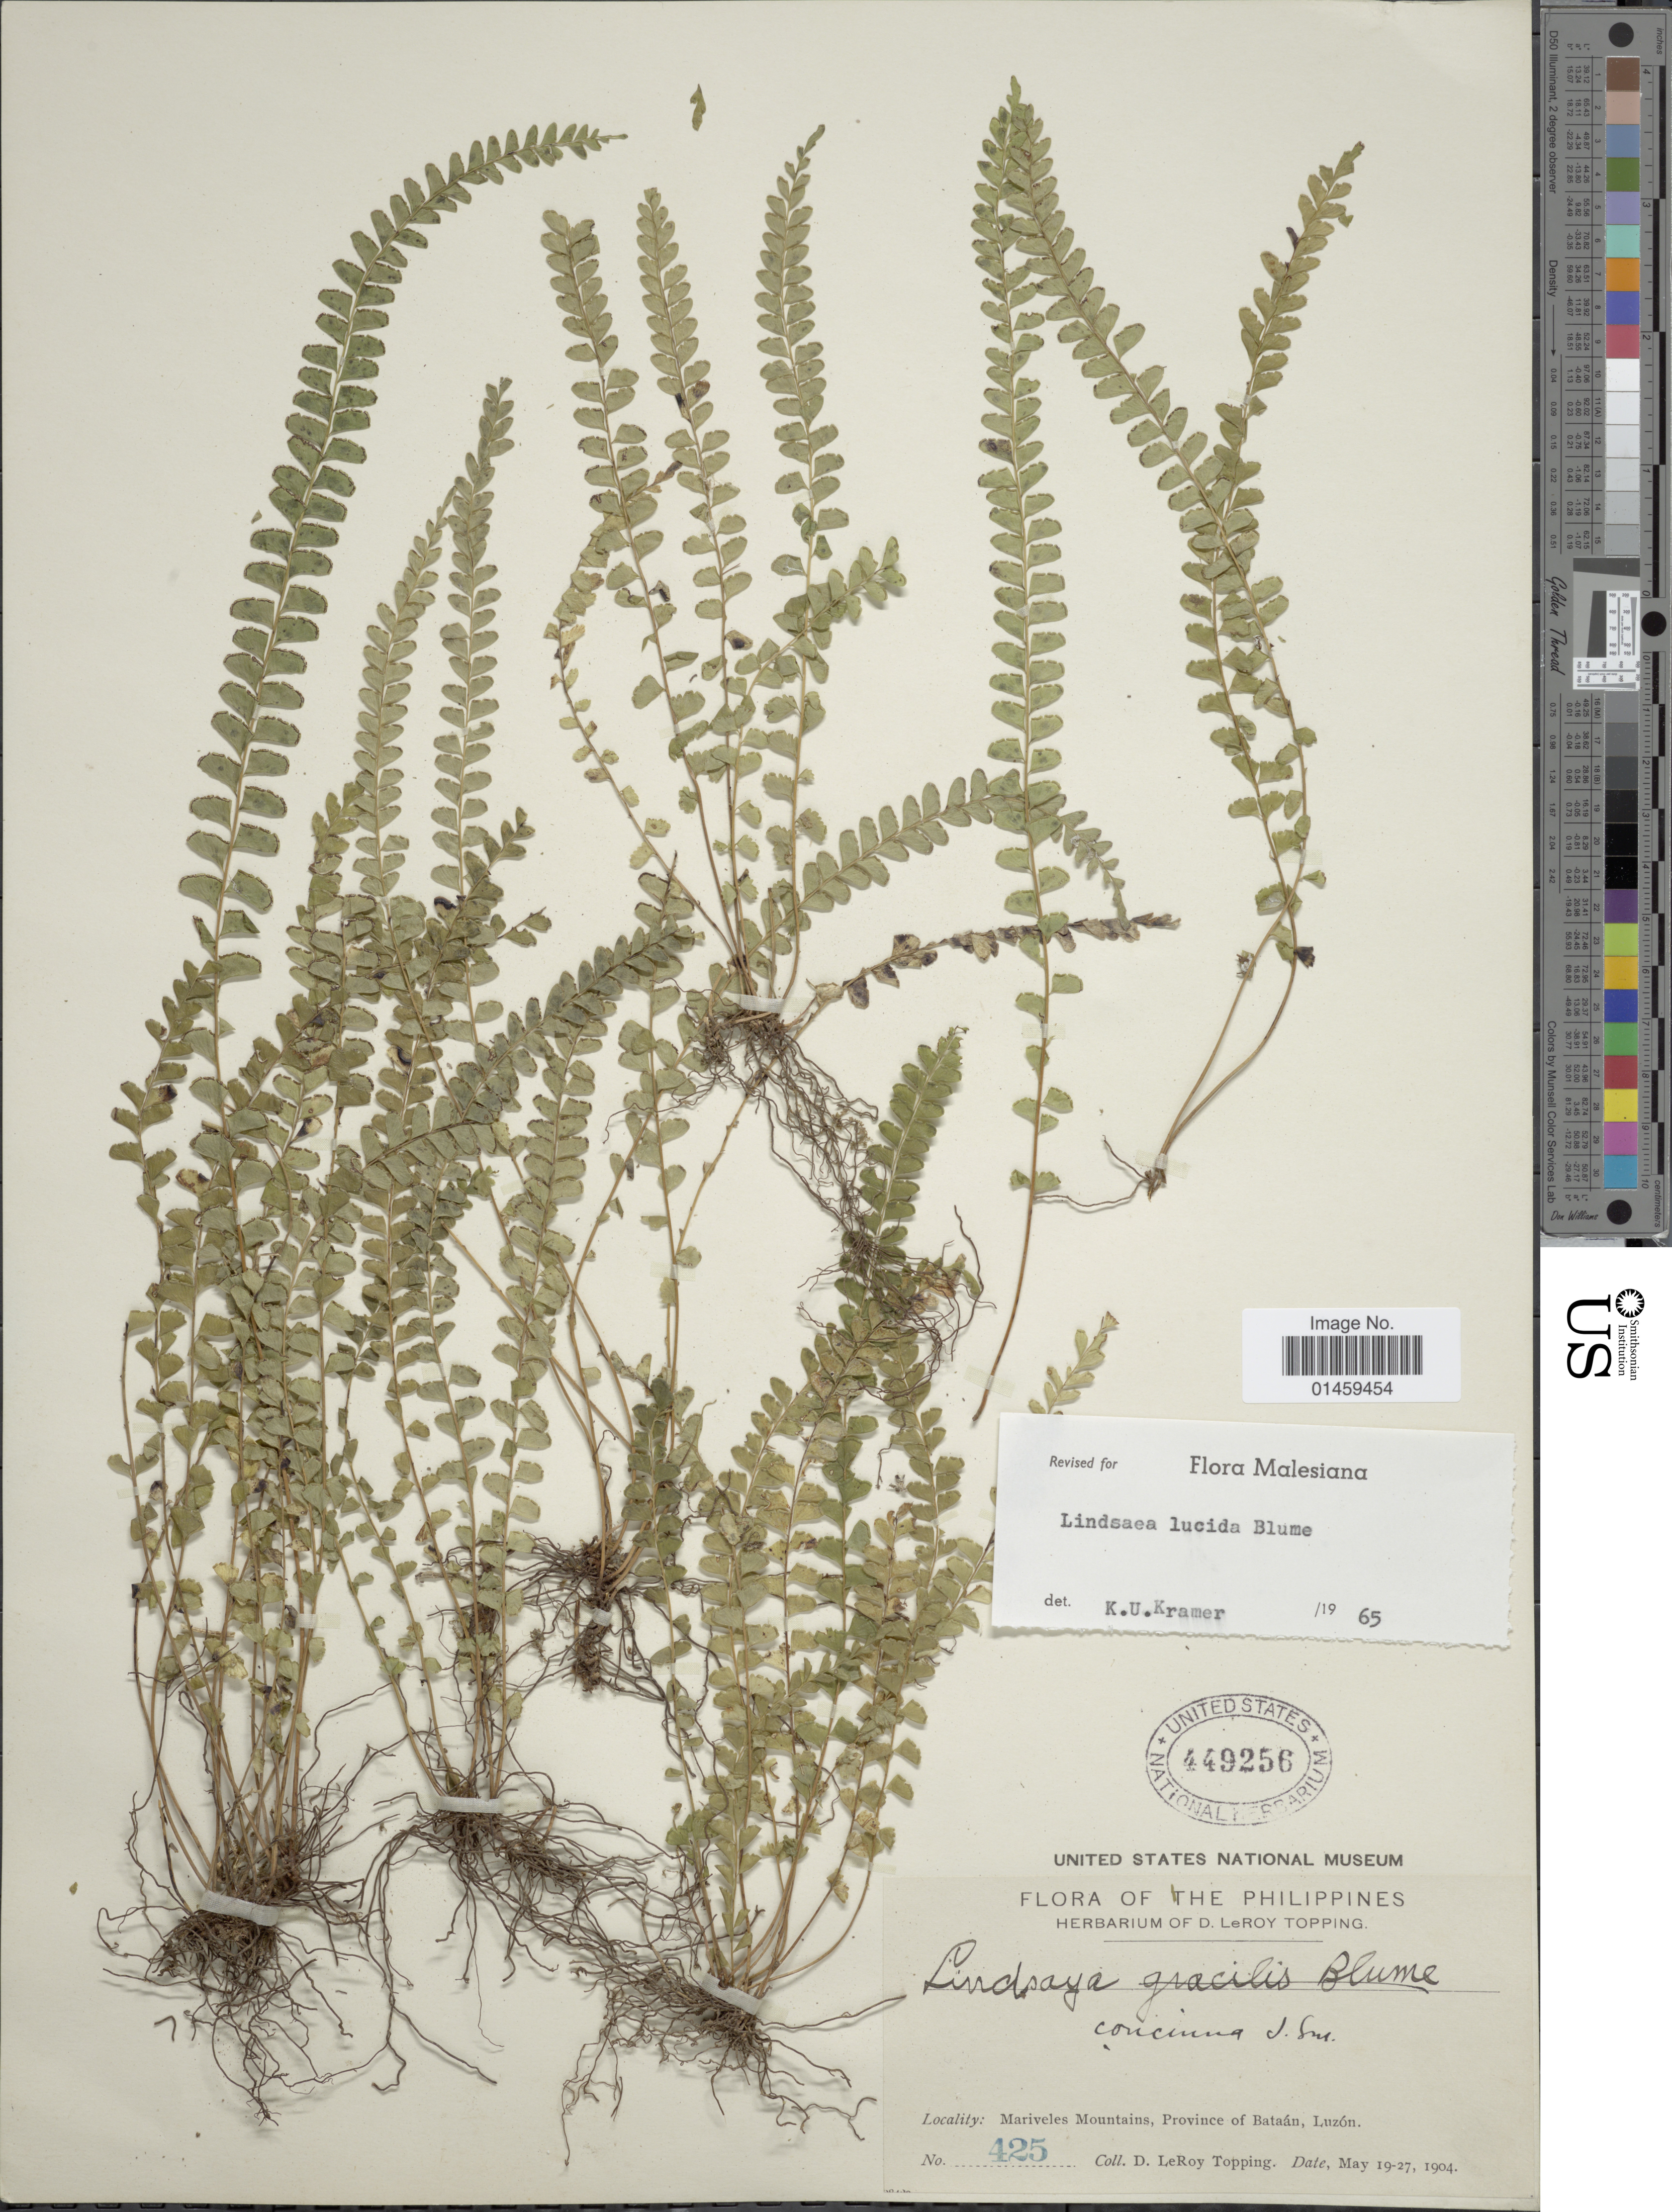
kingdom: Plantae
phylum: Tracheophyta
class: Polypodiopsida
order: Polypodiales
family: Lindsaeaceae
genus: Lindsaea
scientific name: Lindsaea lucida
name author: Blume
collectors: D. L. Topping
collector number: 425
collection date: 1904-05-19/1904-05-27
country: Philippines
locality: Mariveles Mountains, Province of Bataan, Luzon.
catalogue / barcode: US 449256